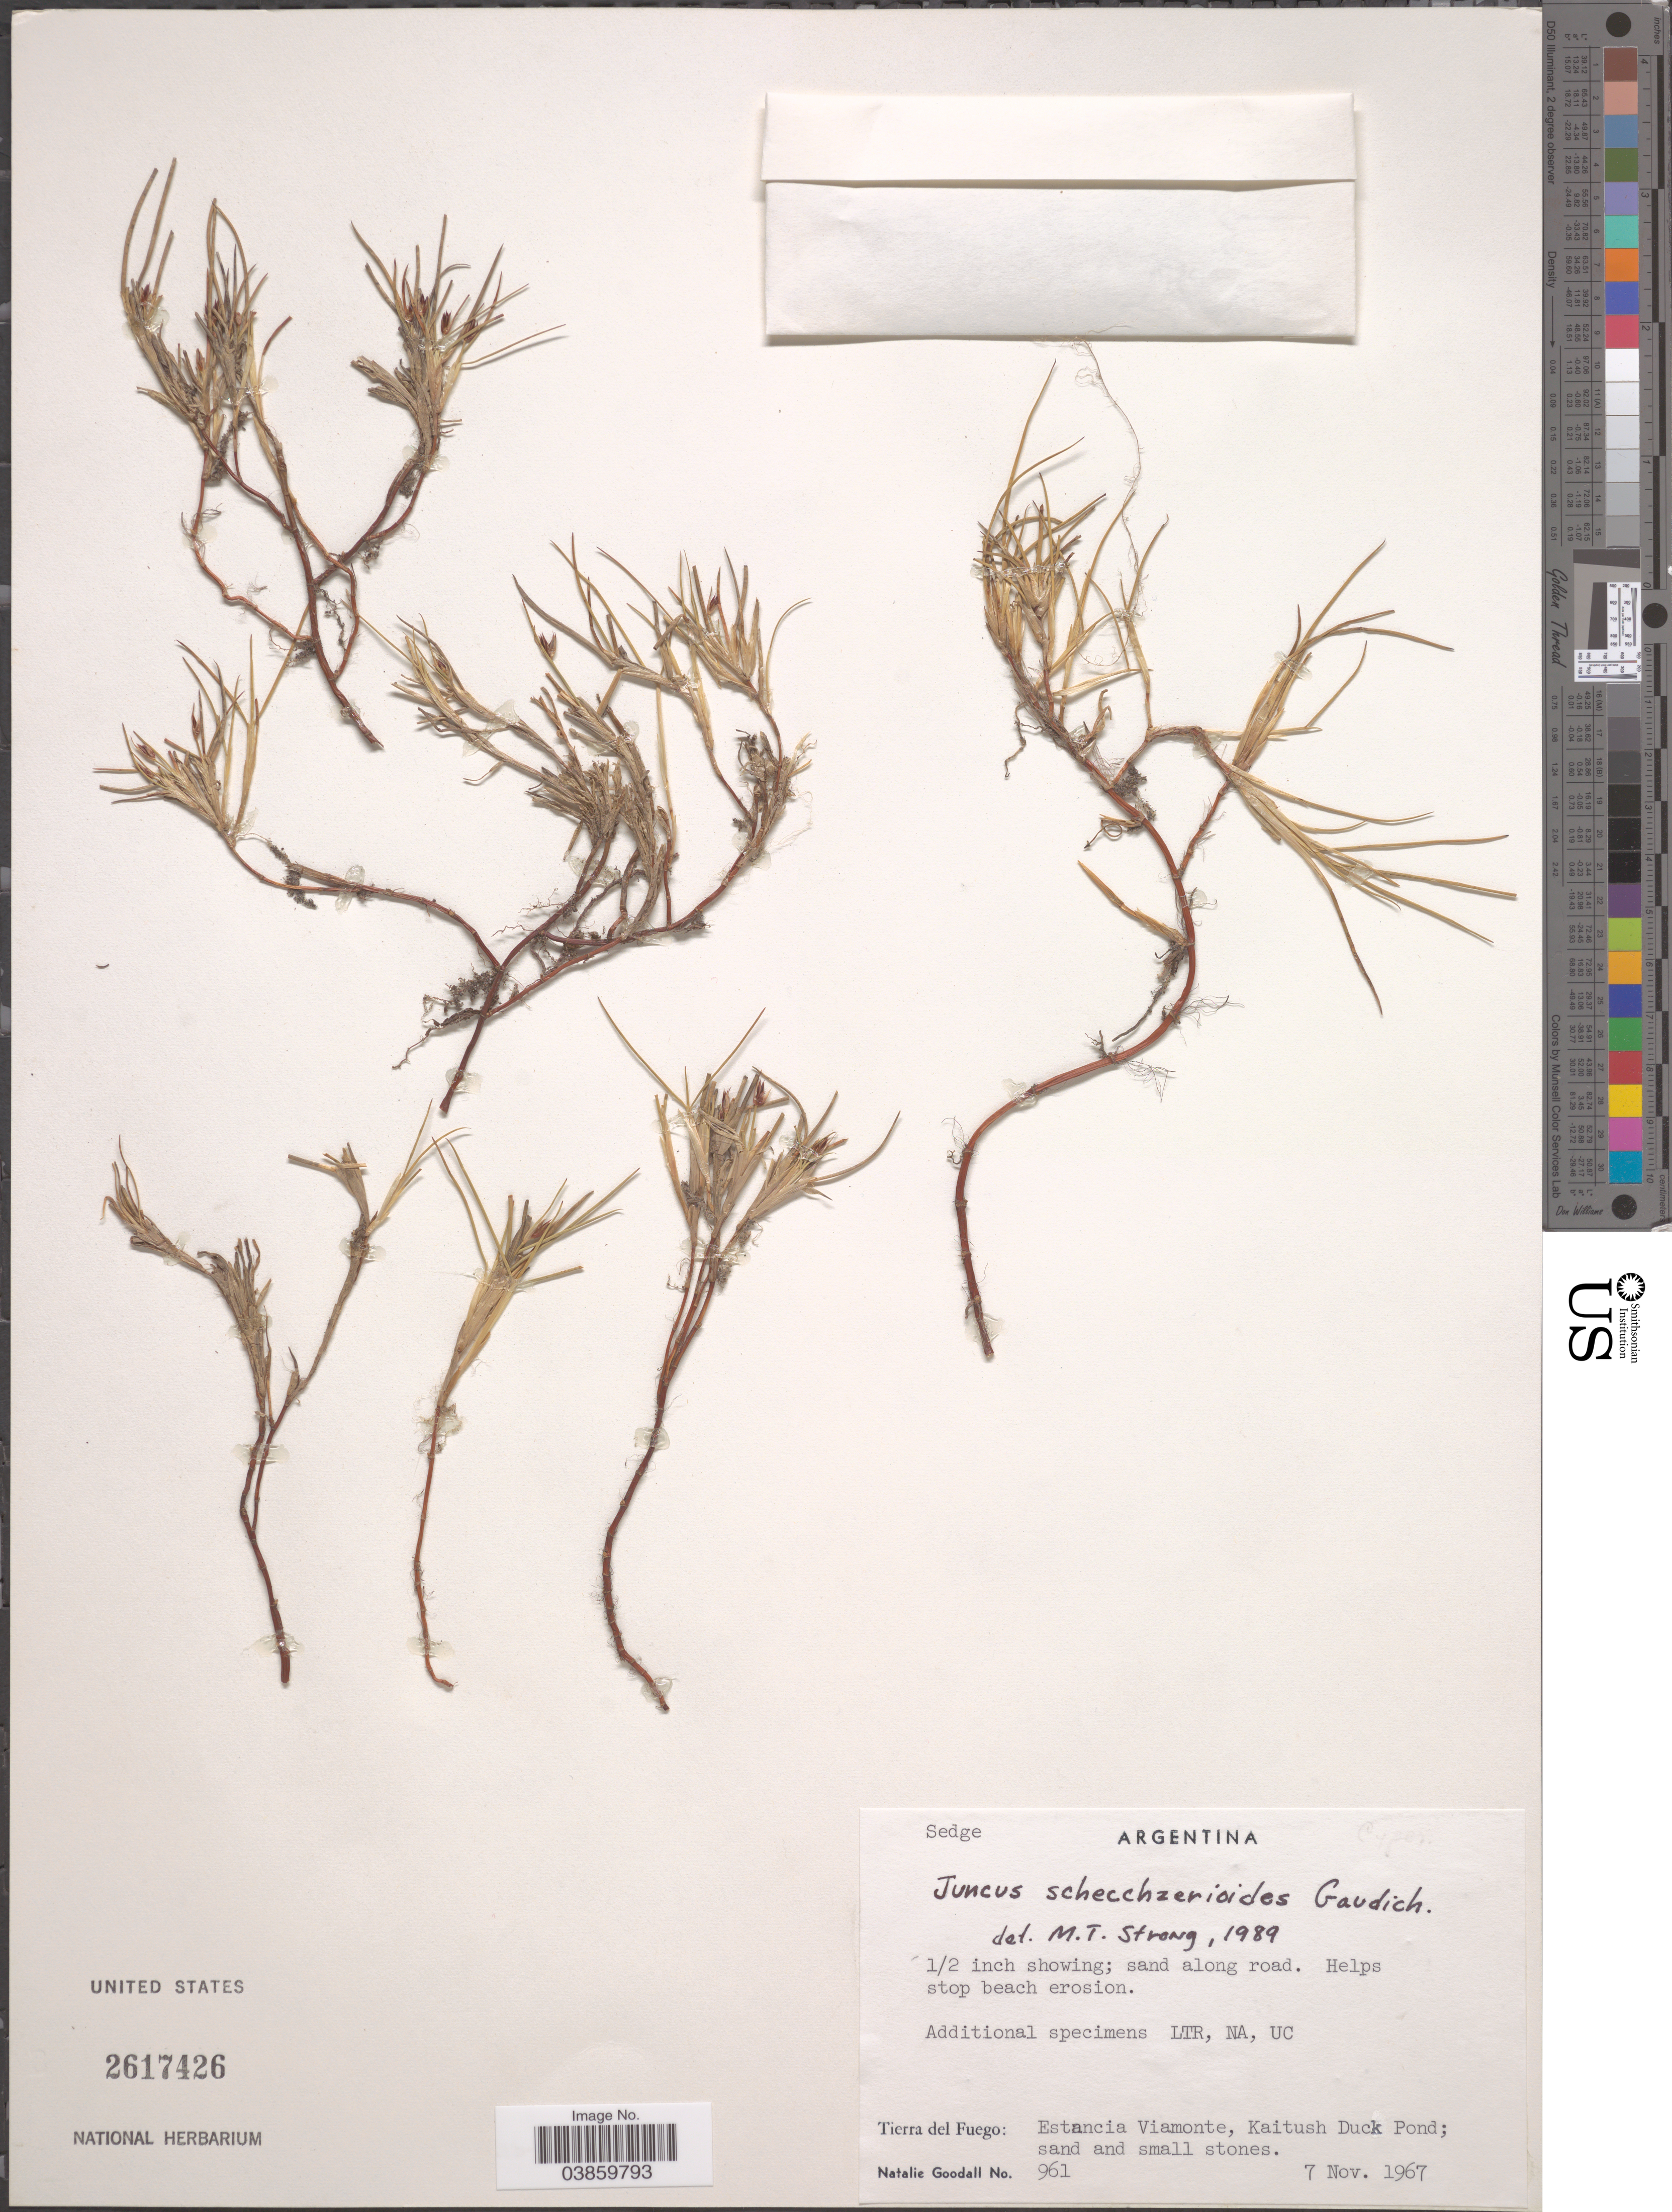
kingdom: Plantae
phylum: Tracheophyta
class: Liliopsida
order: Poales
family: Juncaceae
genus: Juncus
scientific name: Juncus scheuchzerioides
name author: Gaudich.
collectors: N. Goodall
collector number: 961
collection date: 1967-11-07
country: Argentina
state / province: Tierra del Fuego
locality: Estancia Viamonte, Kaitush Duck Pond; sand and small stones.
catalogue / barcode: US 2617426